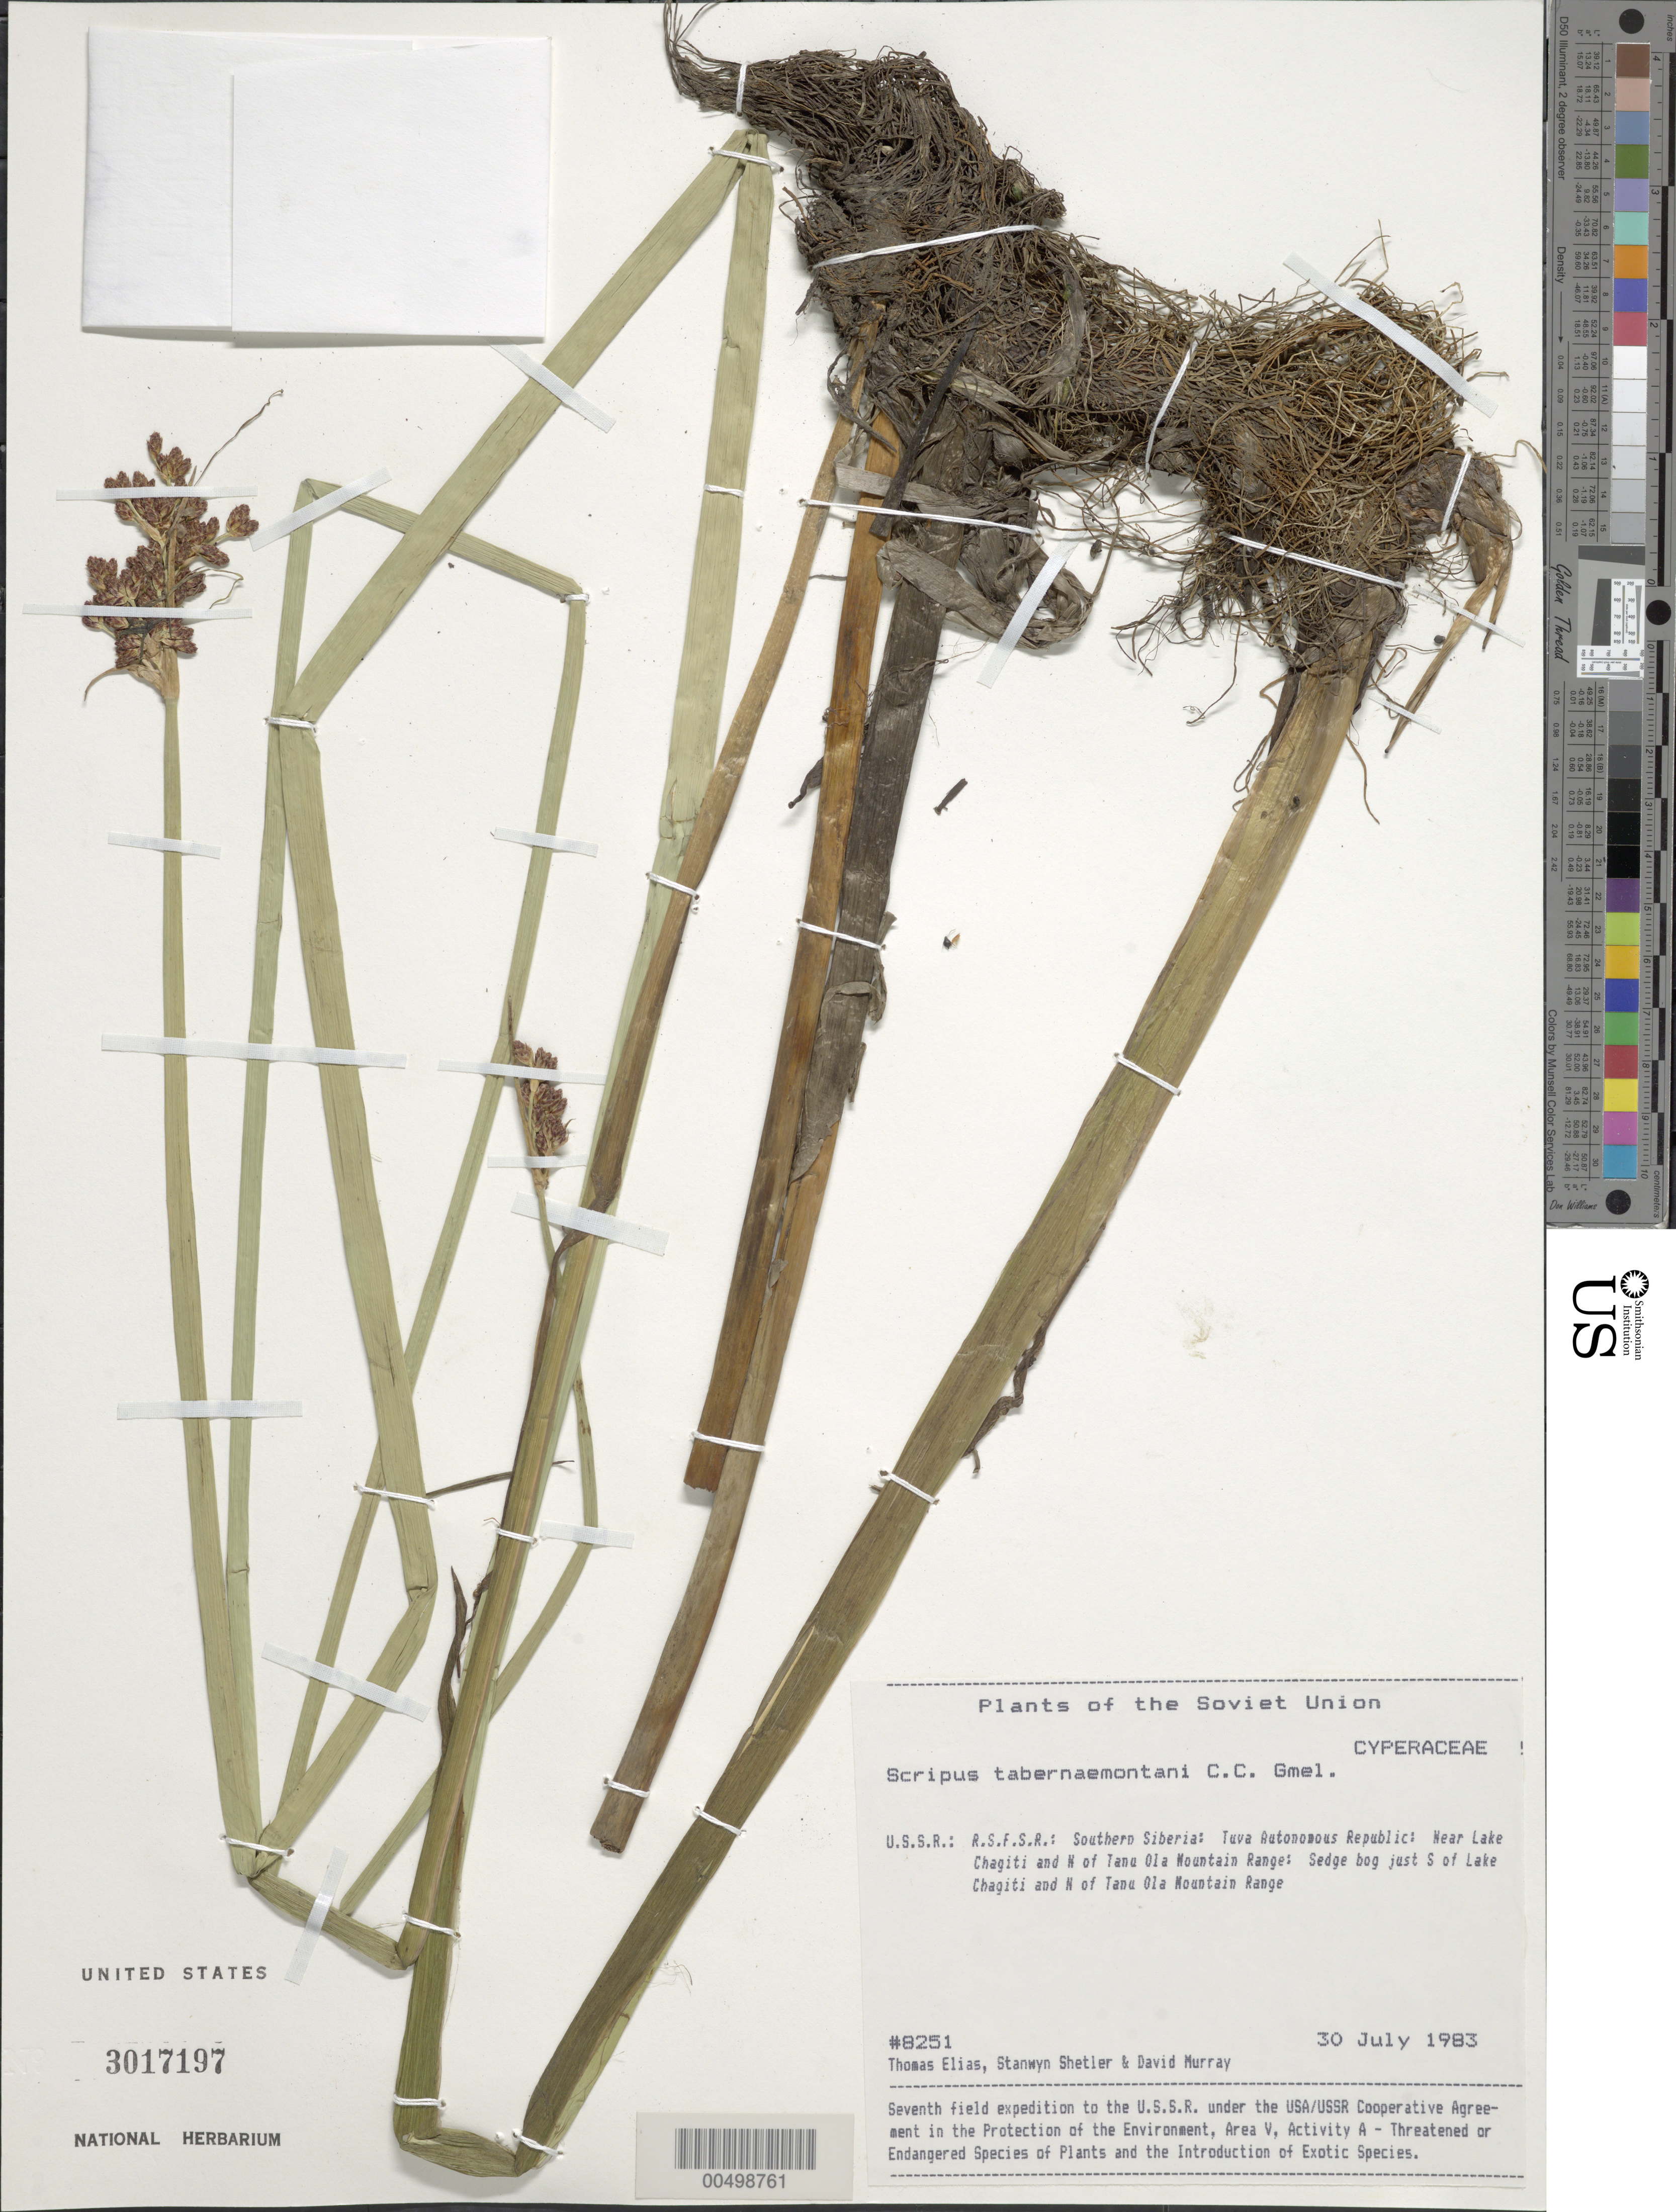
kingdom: Plantae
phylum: Tracheophyta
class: Liliopsida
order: Poales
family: Cyperaceae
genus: Schoenoplectus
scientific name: Schoenoplectus tabernaemontani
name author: (C.C. Gmel.) Palla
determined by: Strong, Mark T., (BOT), Smithsonian Institution - National Museum of Natural History (UNITED STATES)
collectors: T. Elias, S. Shetler & D. F. Murray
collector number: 8251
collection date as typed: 30 Jul 1983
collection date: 1983-07-30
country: Russian Federation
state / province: Tuva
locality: just S of Lake Chagitai and N of Tannu-Ola Mountain Range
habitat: sedge bog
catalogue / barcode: US 3017197